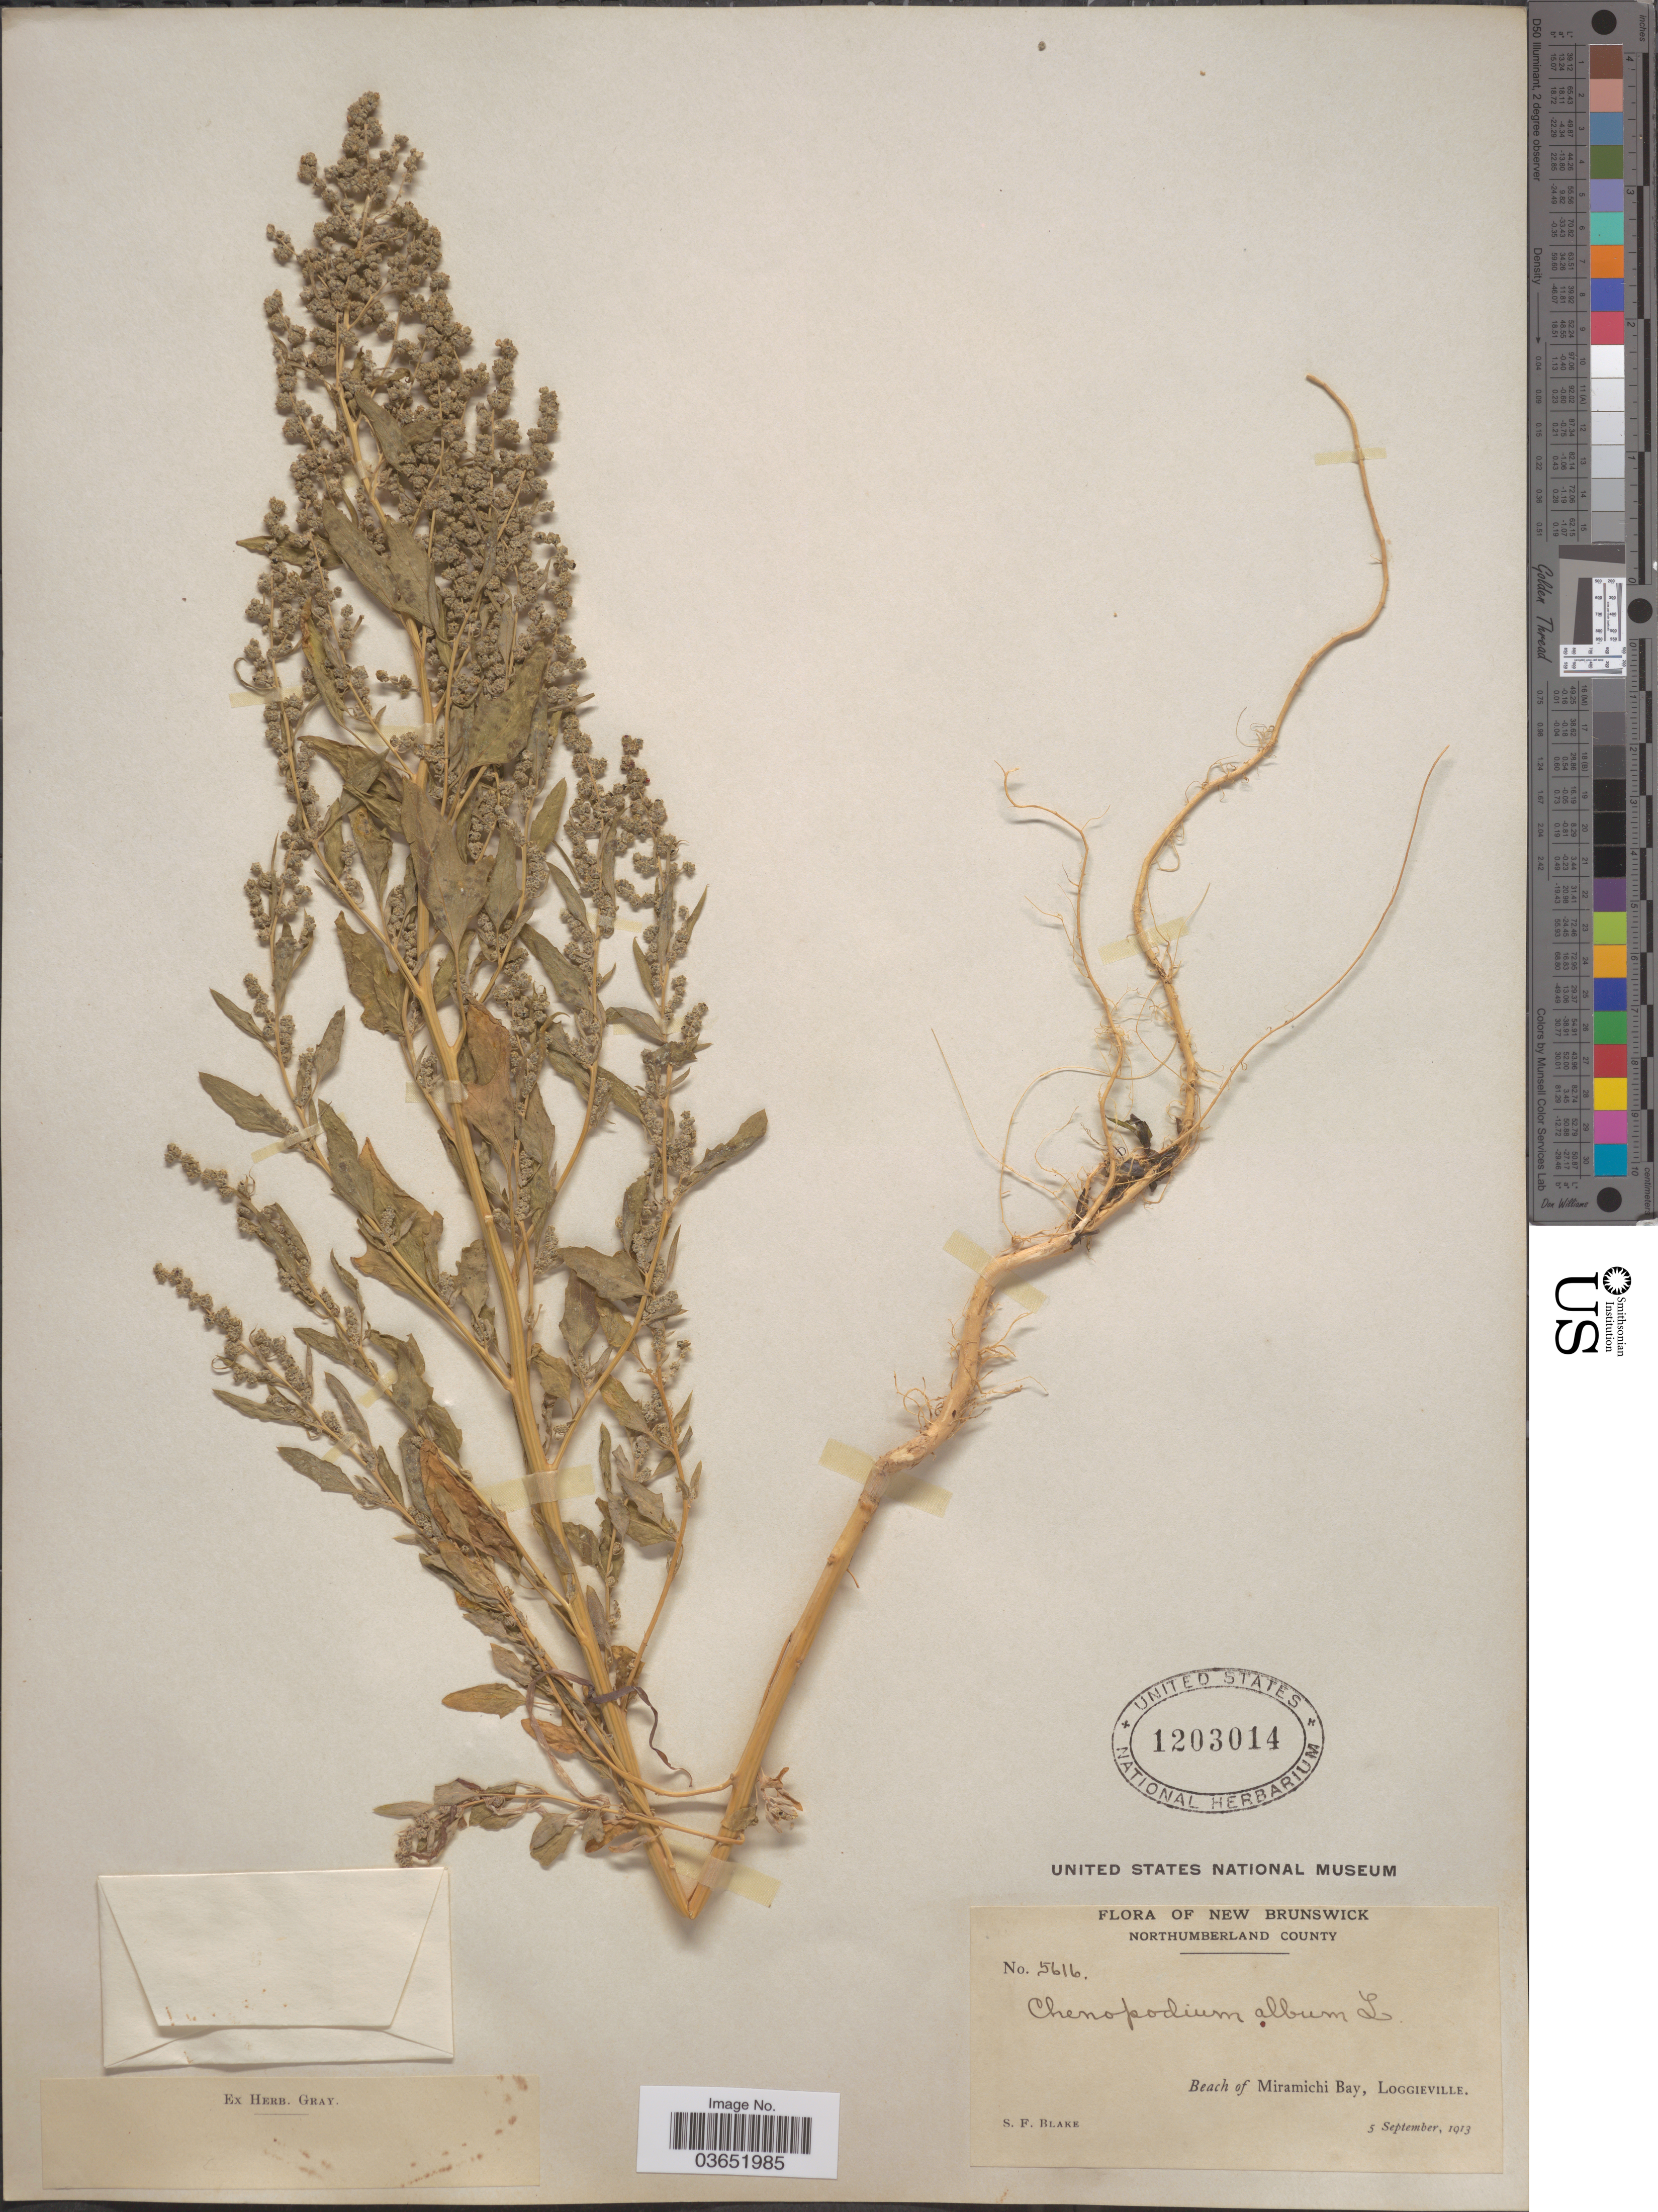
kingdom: Plantae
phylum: Tracheophyta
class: Magnoliopsida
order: Caryophyllales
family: Amaranthaceae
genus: Chenopodium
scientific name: Chenopodium album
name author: L.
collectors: S. Blake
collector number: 5616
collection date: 1913-09-05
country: Canada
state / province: New Brunswick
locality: Northumberland County. Beach of Miramichi Bay, Loggieville.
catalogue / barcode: US 1203014